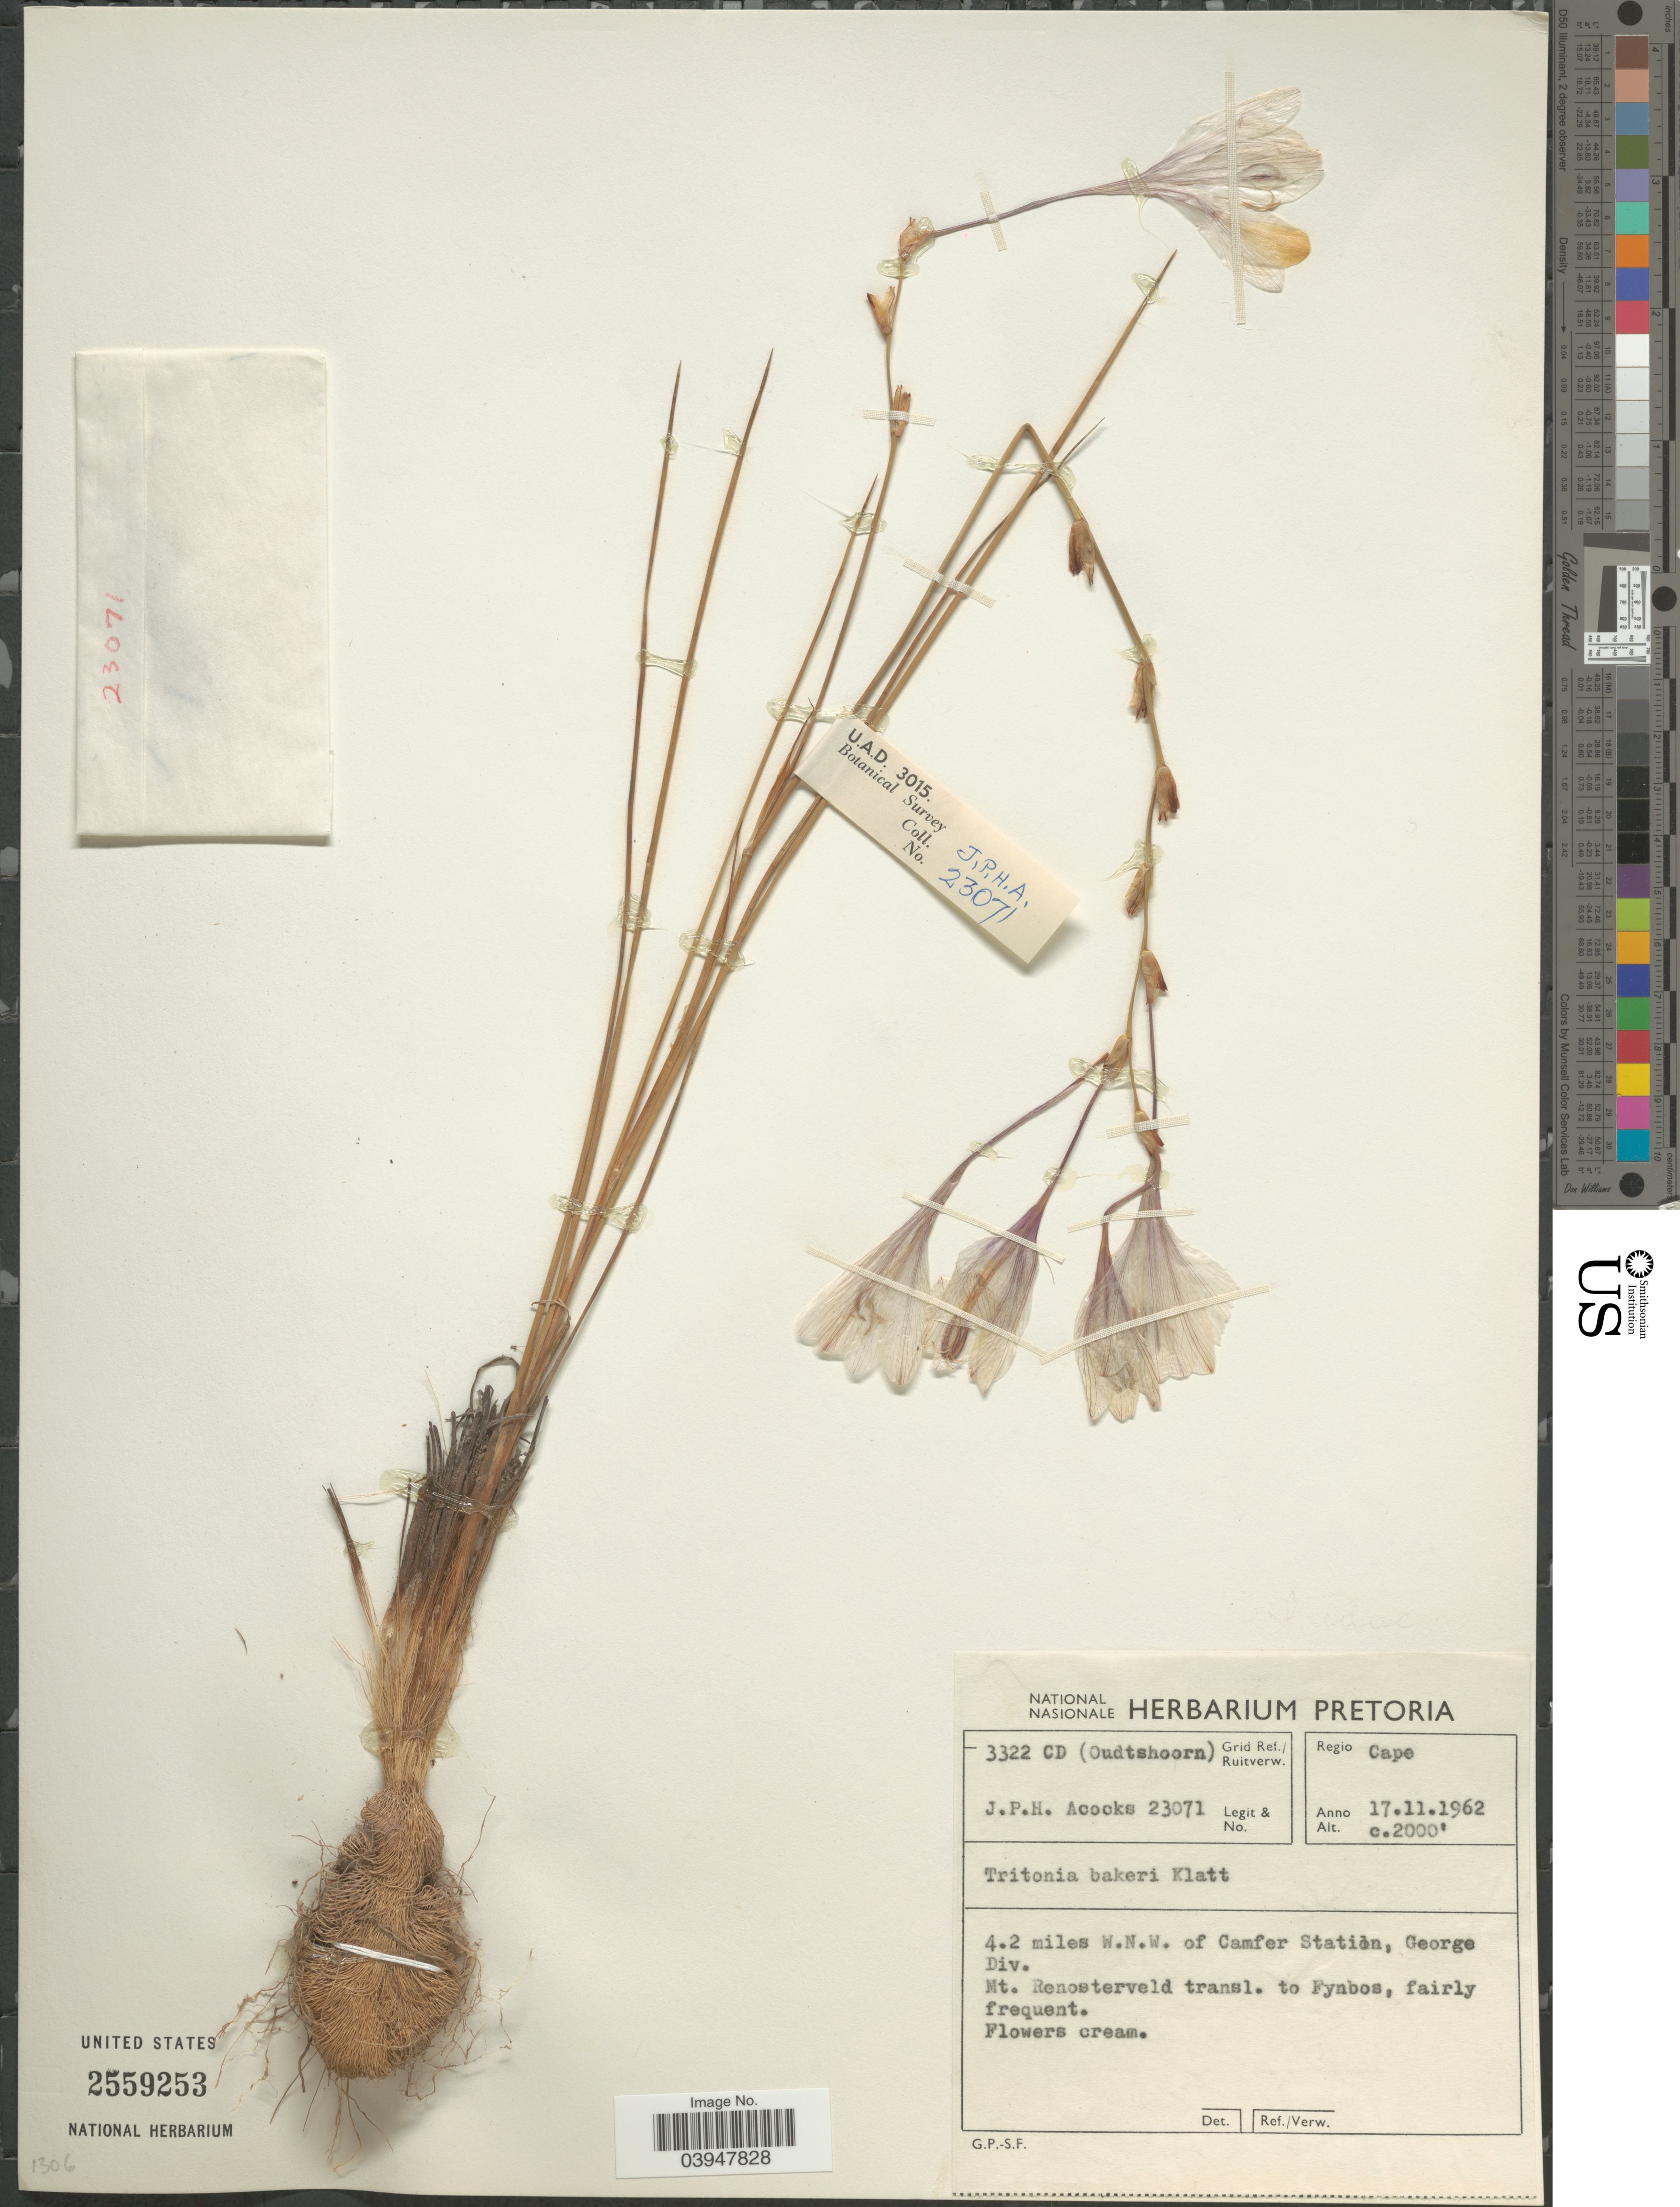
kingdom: Plantae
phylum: Tracheophyta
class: Liliopsida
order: Asparagales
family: Iridaceae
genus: Tritonia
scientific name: Tritonia bakeri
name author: Klatt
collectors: J. P. Acocks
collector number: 23071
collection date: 1962-11-17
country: South Africa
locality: Grid Ref./ Ruitverw. 3322 CD (Oudshoorn). Regio Cape. 4.2 miles W.N.W. of Camfer Station, George Div.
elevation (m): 610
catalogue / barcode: US 2559253